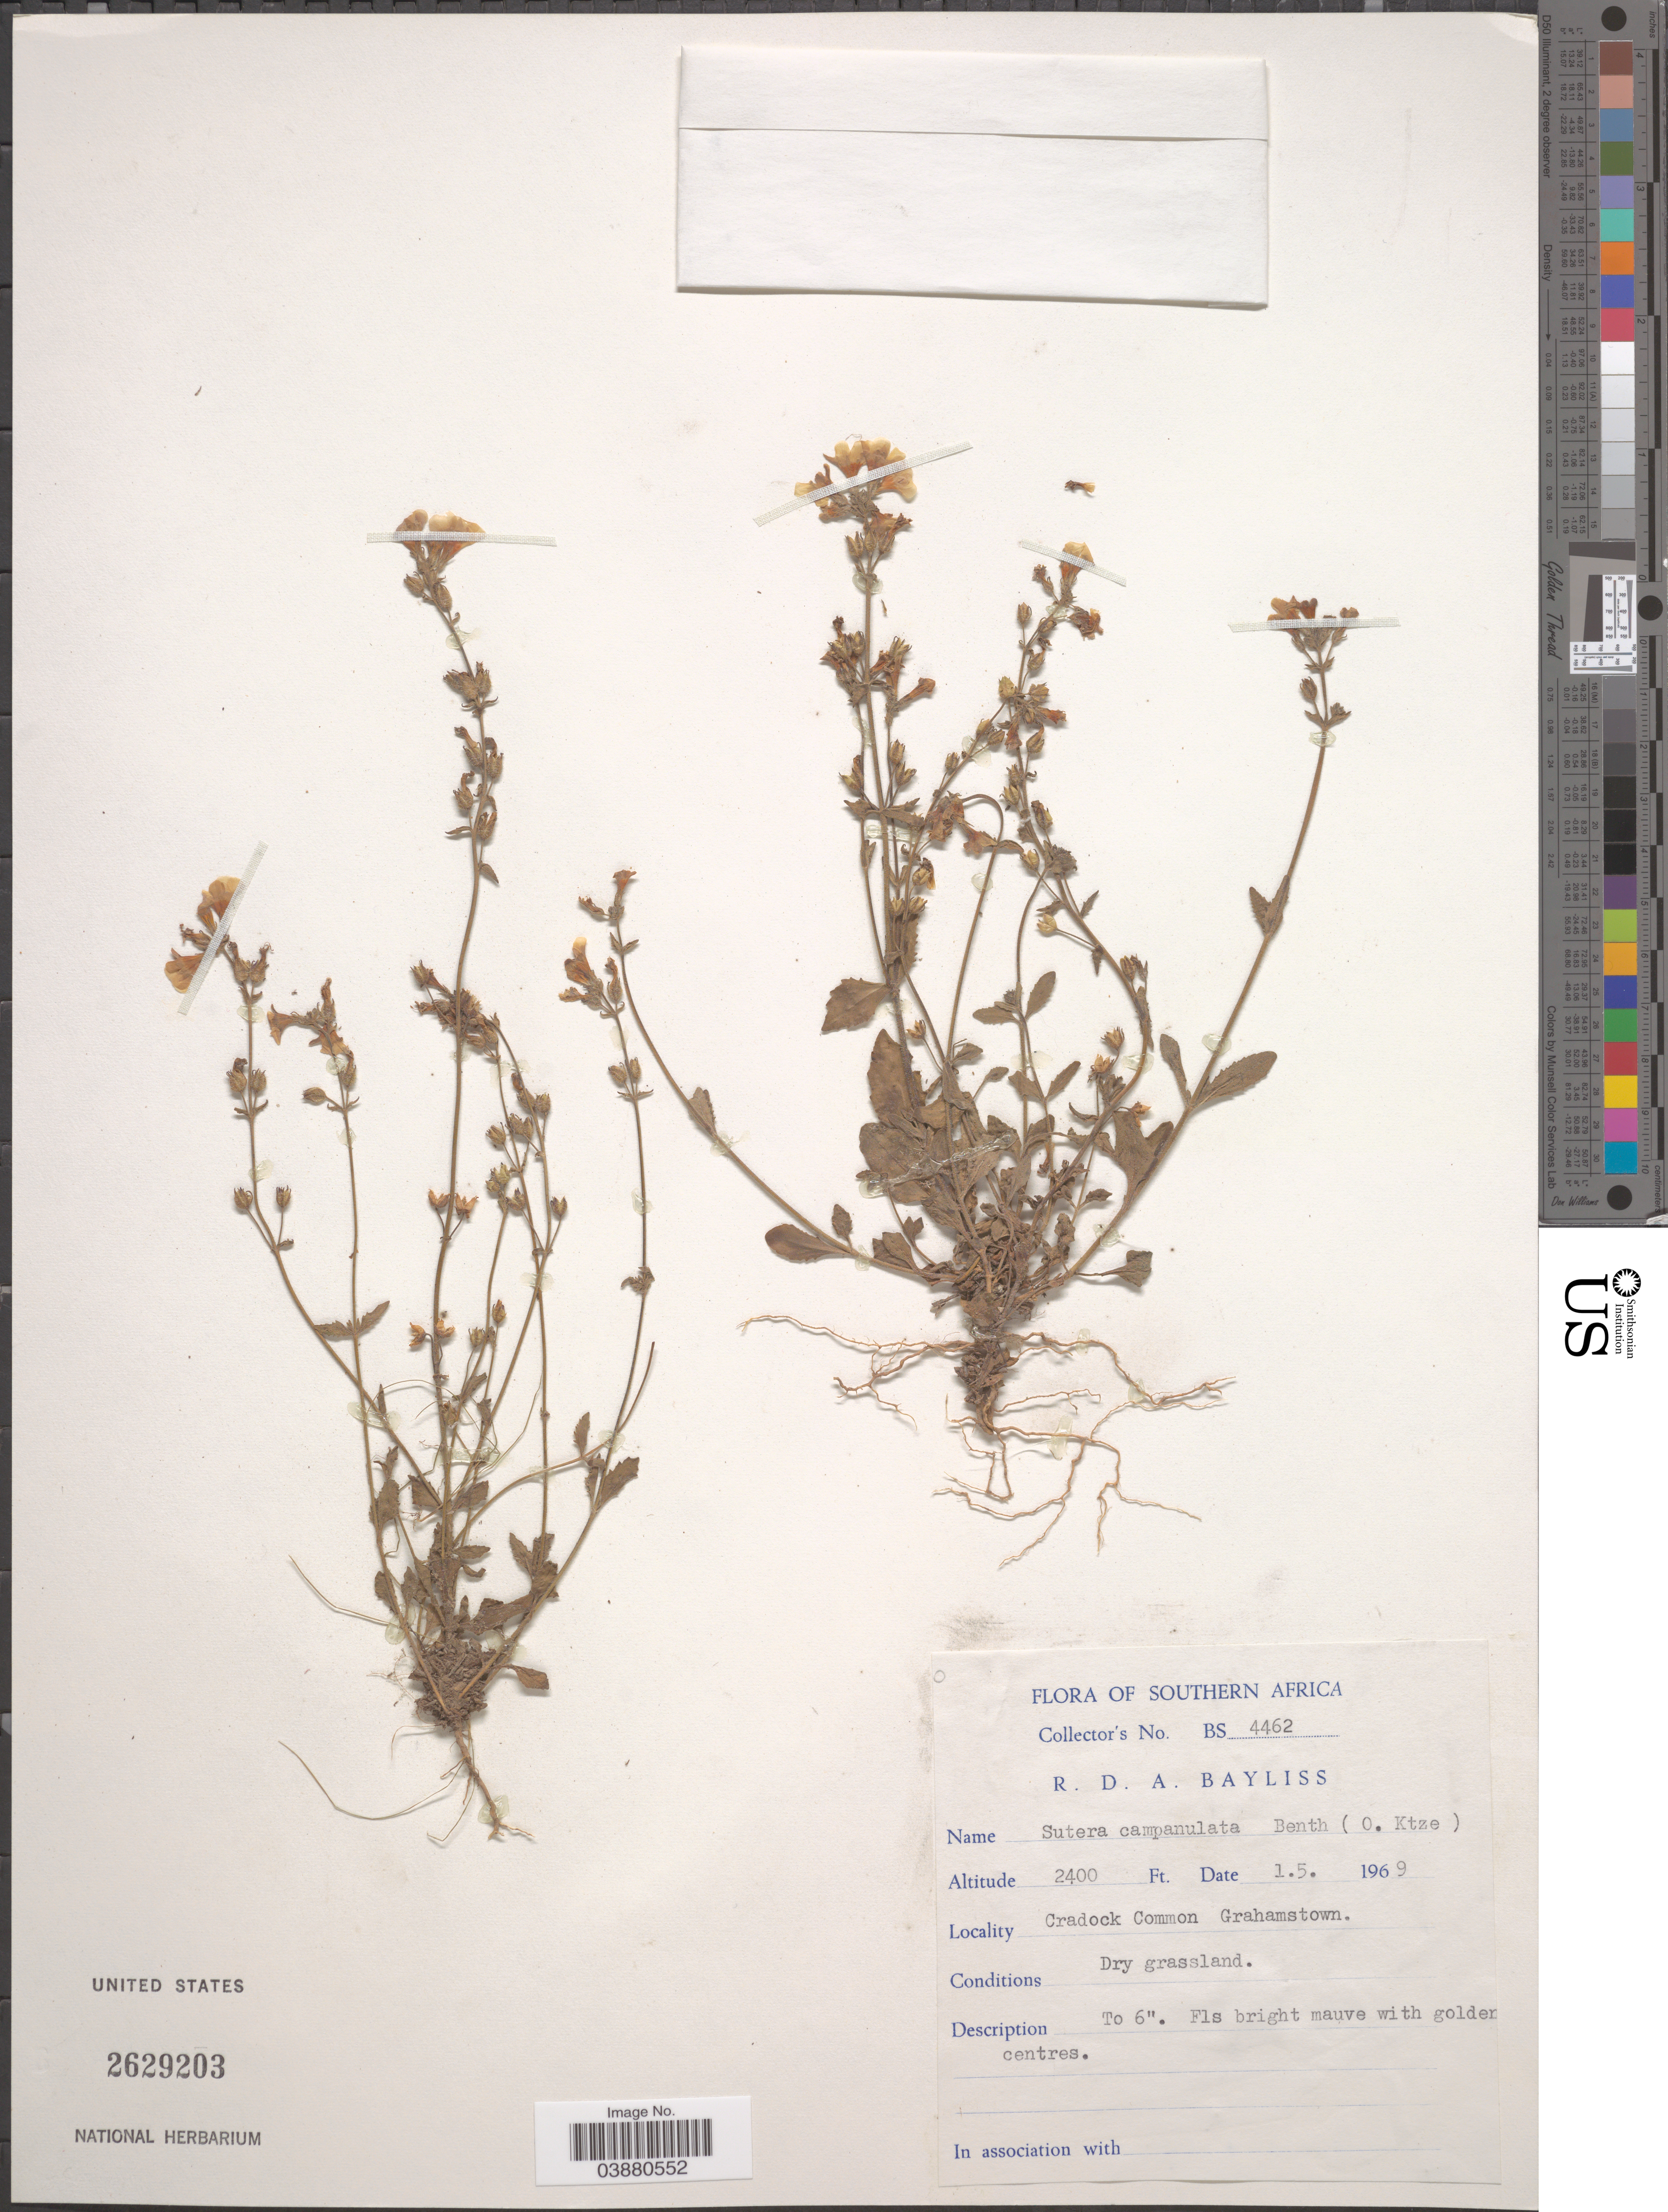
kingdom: Plantae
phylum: Tracheophyta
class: Magnoliopsida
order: Lamiales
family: Scrophulariaceae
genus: Sutera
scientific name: Sutera campanulata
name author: (Benth.) Kuntze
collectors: R. Bayliss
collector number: BS4462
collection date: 1969-05-01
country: South Africa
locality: Southern Africa. Cradock Common Grahamstown.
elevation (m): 732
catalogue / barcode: US 2629203